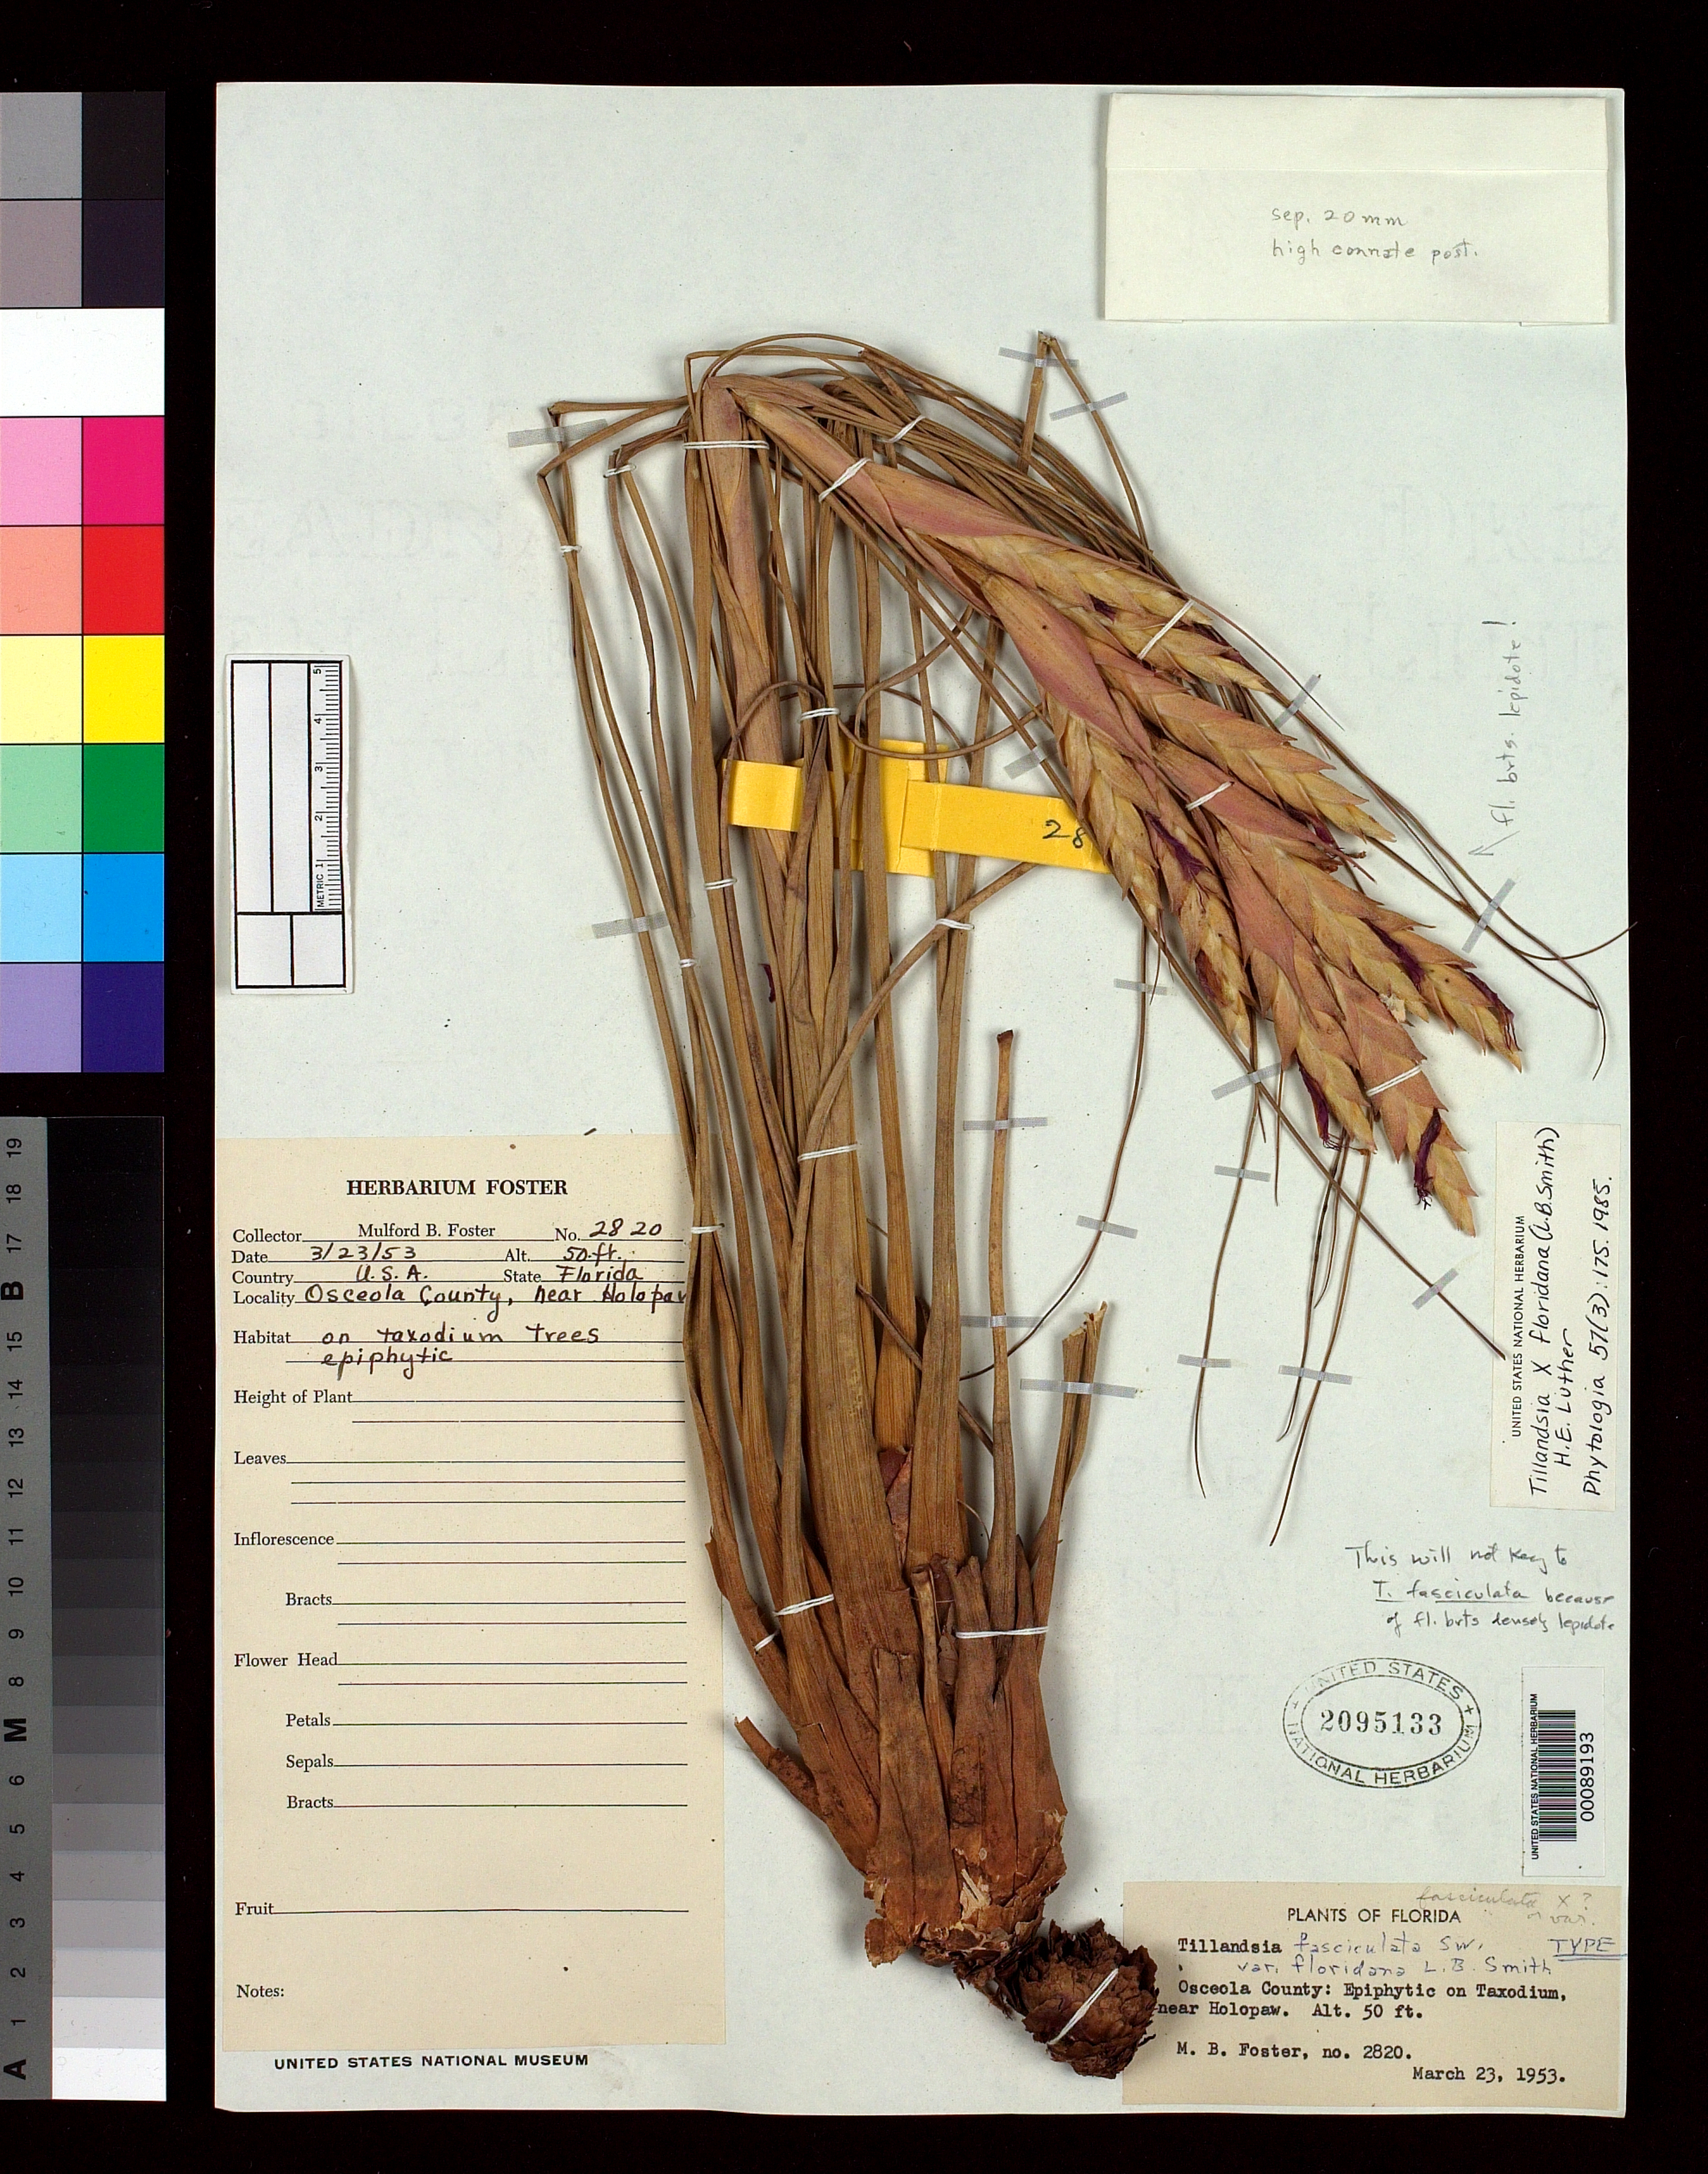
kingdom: Plantae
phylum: Tracheophyta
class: Liliopsida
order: Poales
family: Bromeliaceae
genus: Tillandsia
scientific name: Tillandsia fasciculata var. floridana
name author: L.B. Sm.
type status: Holotype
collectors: M. B. Foster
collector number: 2820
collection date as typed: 23 Mar 1953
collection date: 1953-03-23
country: United States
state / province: Florida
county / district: Osceola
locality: Near Holopaw; alt. 50 ft.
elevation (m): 15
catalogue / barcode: US 2095133